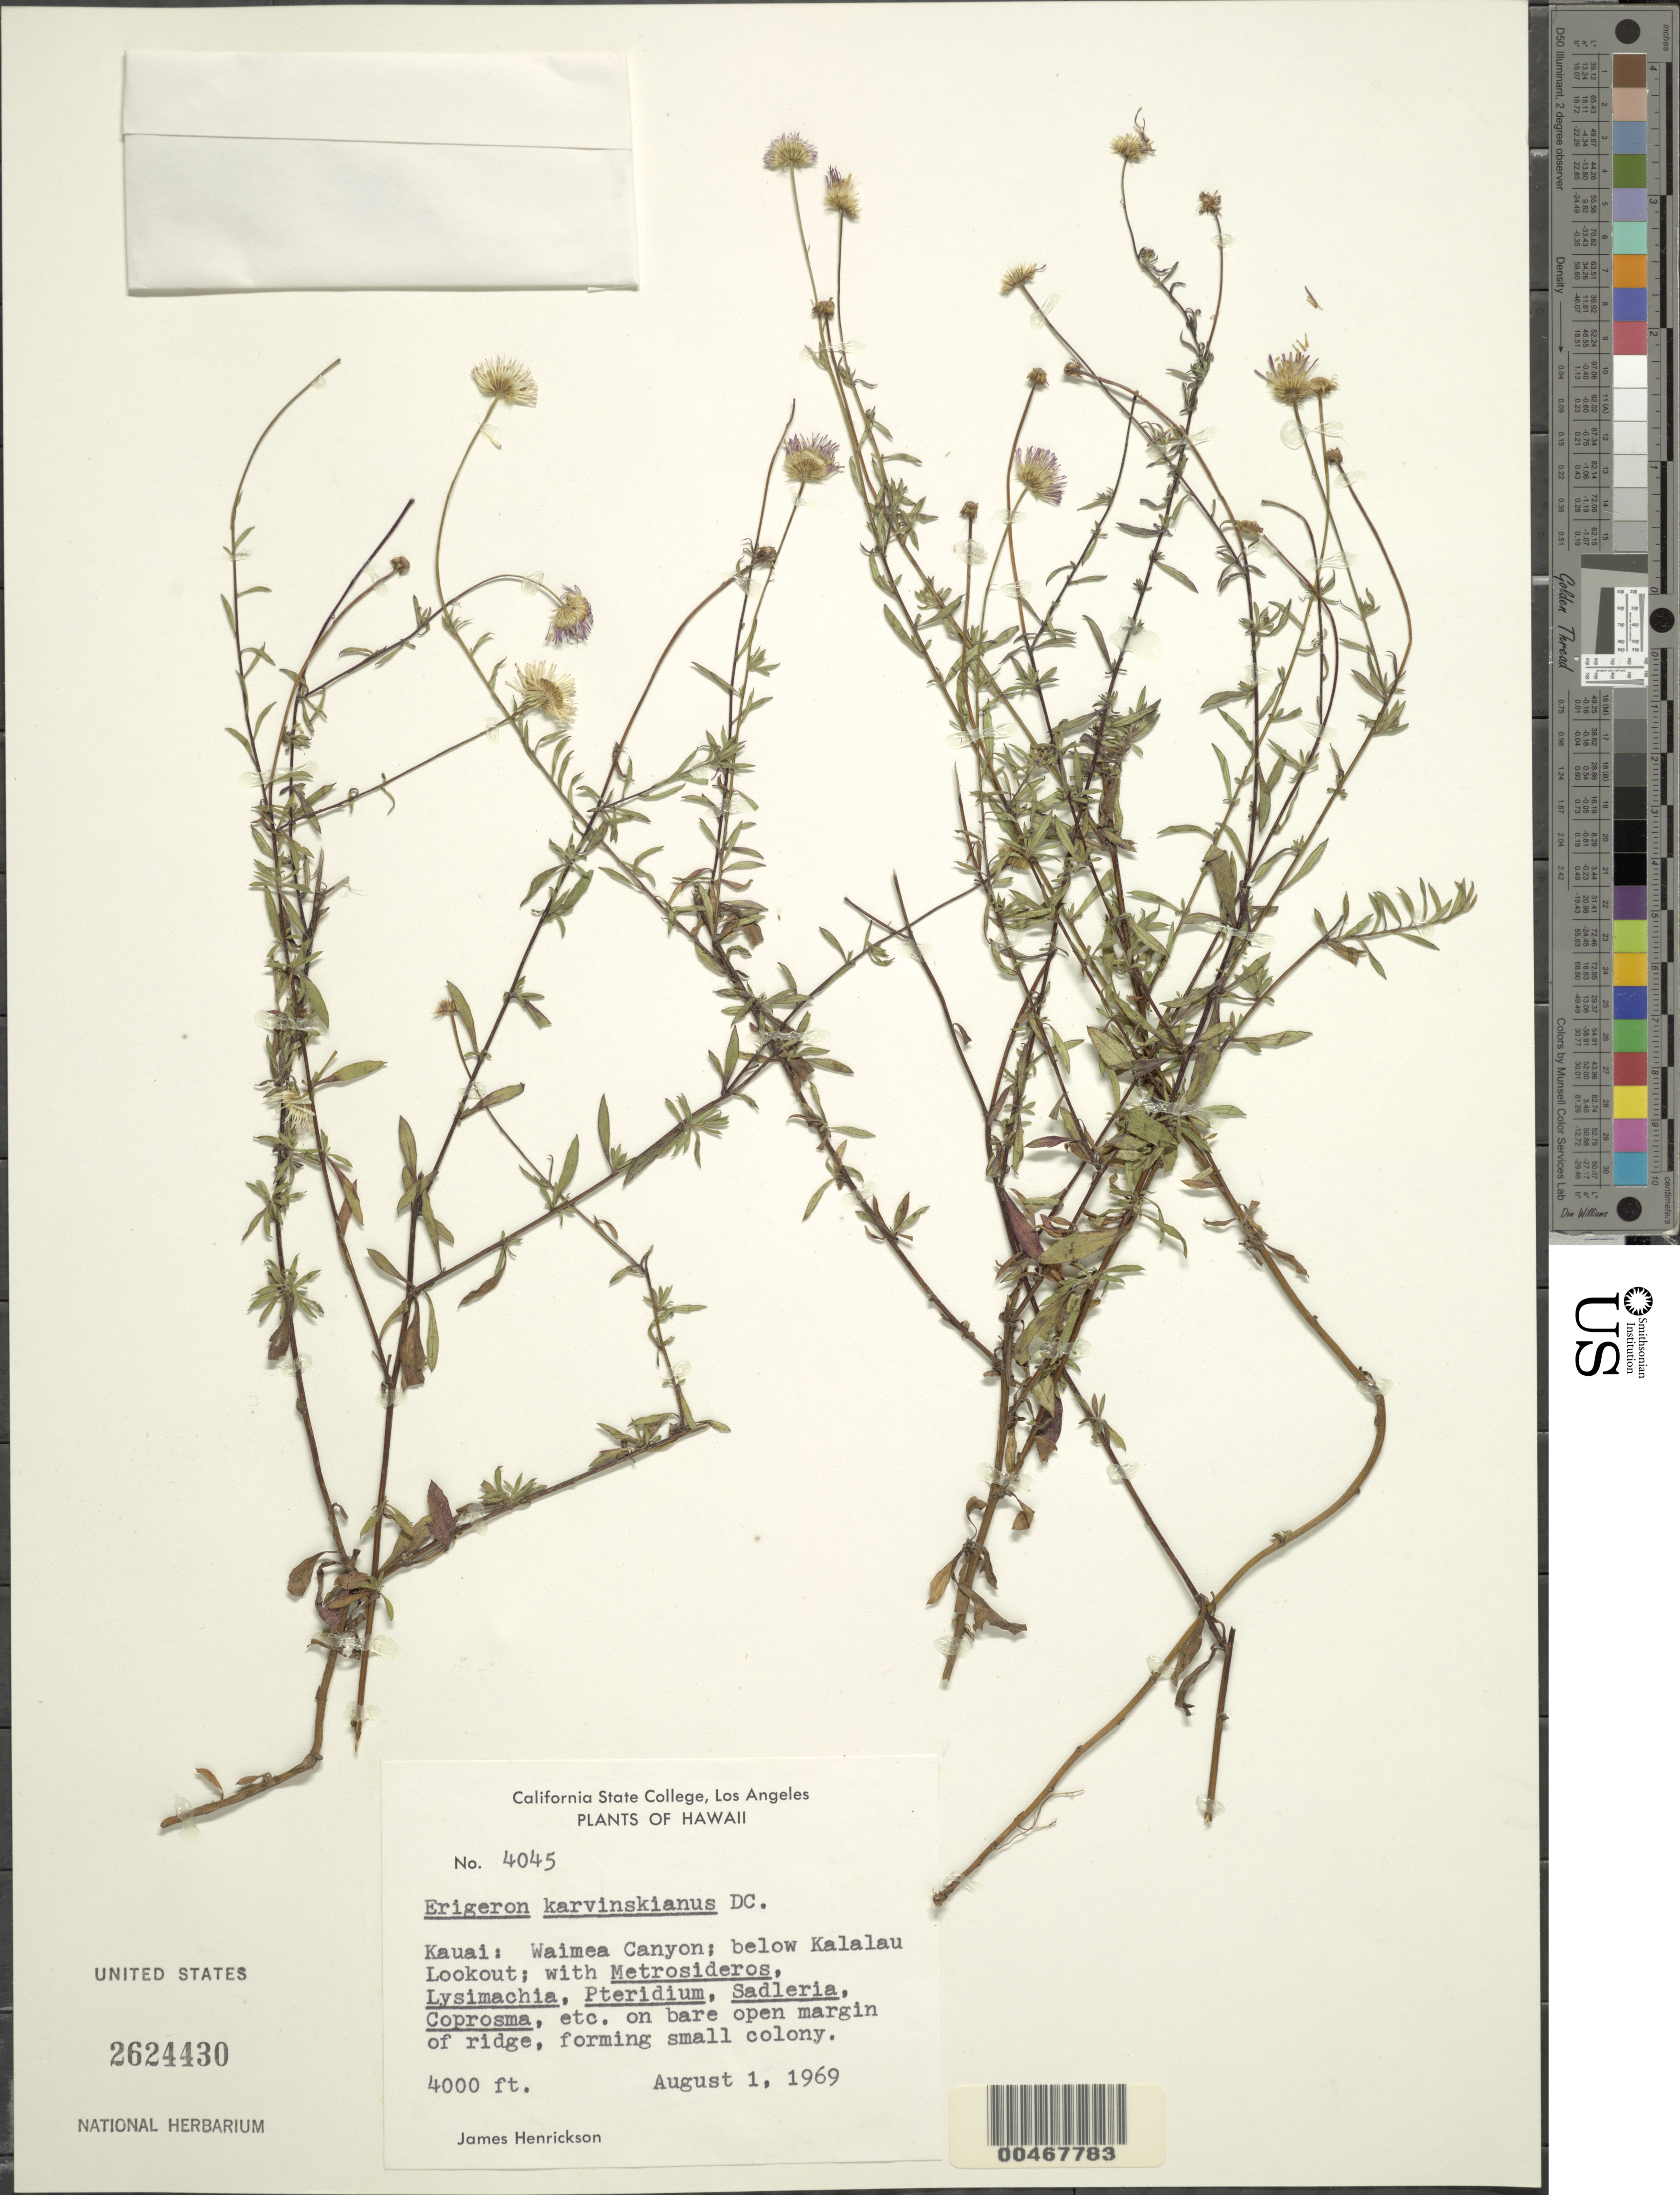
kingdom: Plantae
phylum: Tracheophyta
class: Magnoliopsida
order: Asterales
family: Asteraceae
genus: Erigeron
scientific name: Erigeron karvinskianus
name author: DC.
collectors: J. S. Henrickson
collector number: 4045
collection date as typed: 1 Aug 1969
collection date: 1969-08-01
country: United States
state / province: Hawaii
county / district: Kauai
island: Kaua'i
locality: Waimea Canyon, below Kalalau Lookout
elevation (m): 1219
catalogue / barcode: US 2624430